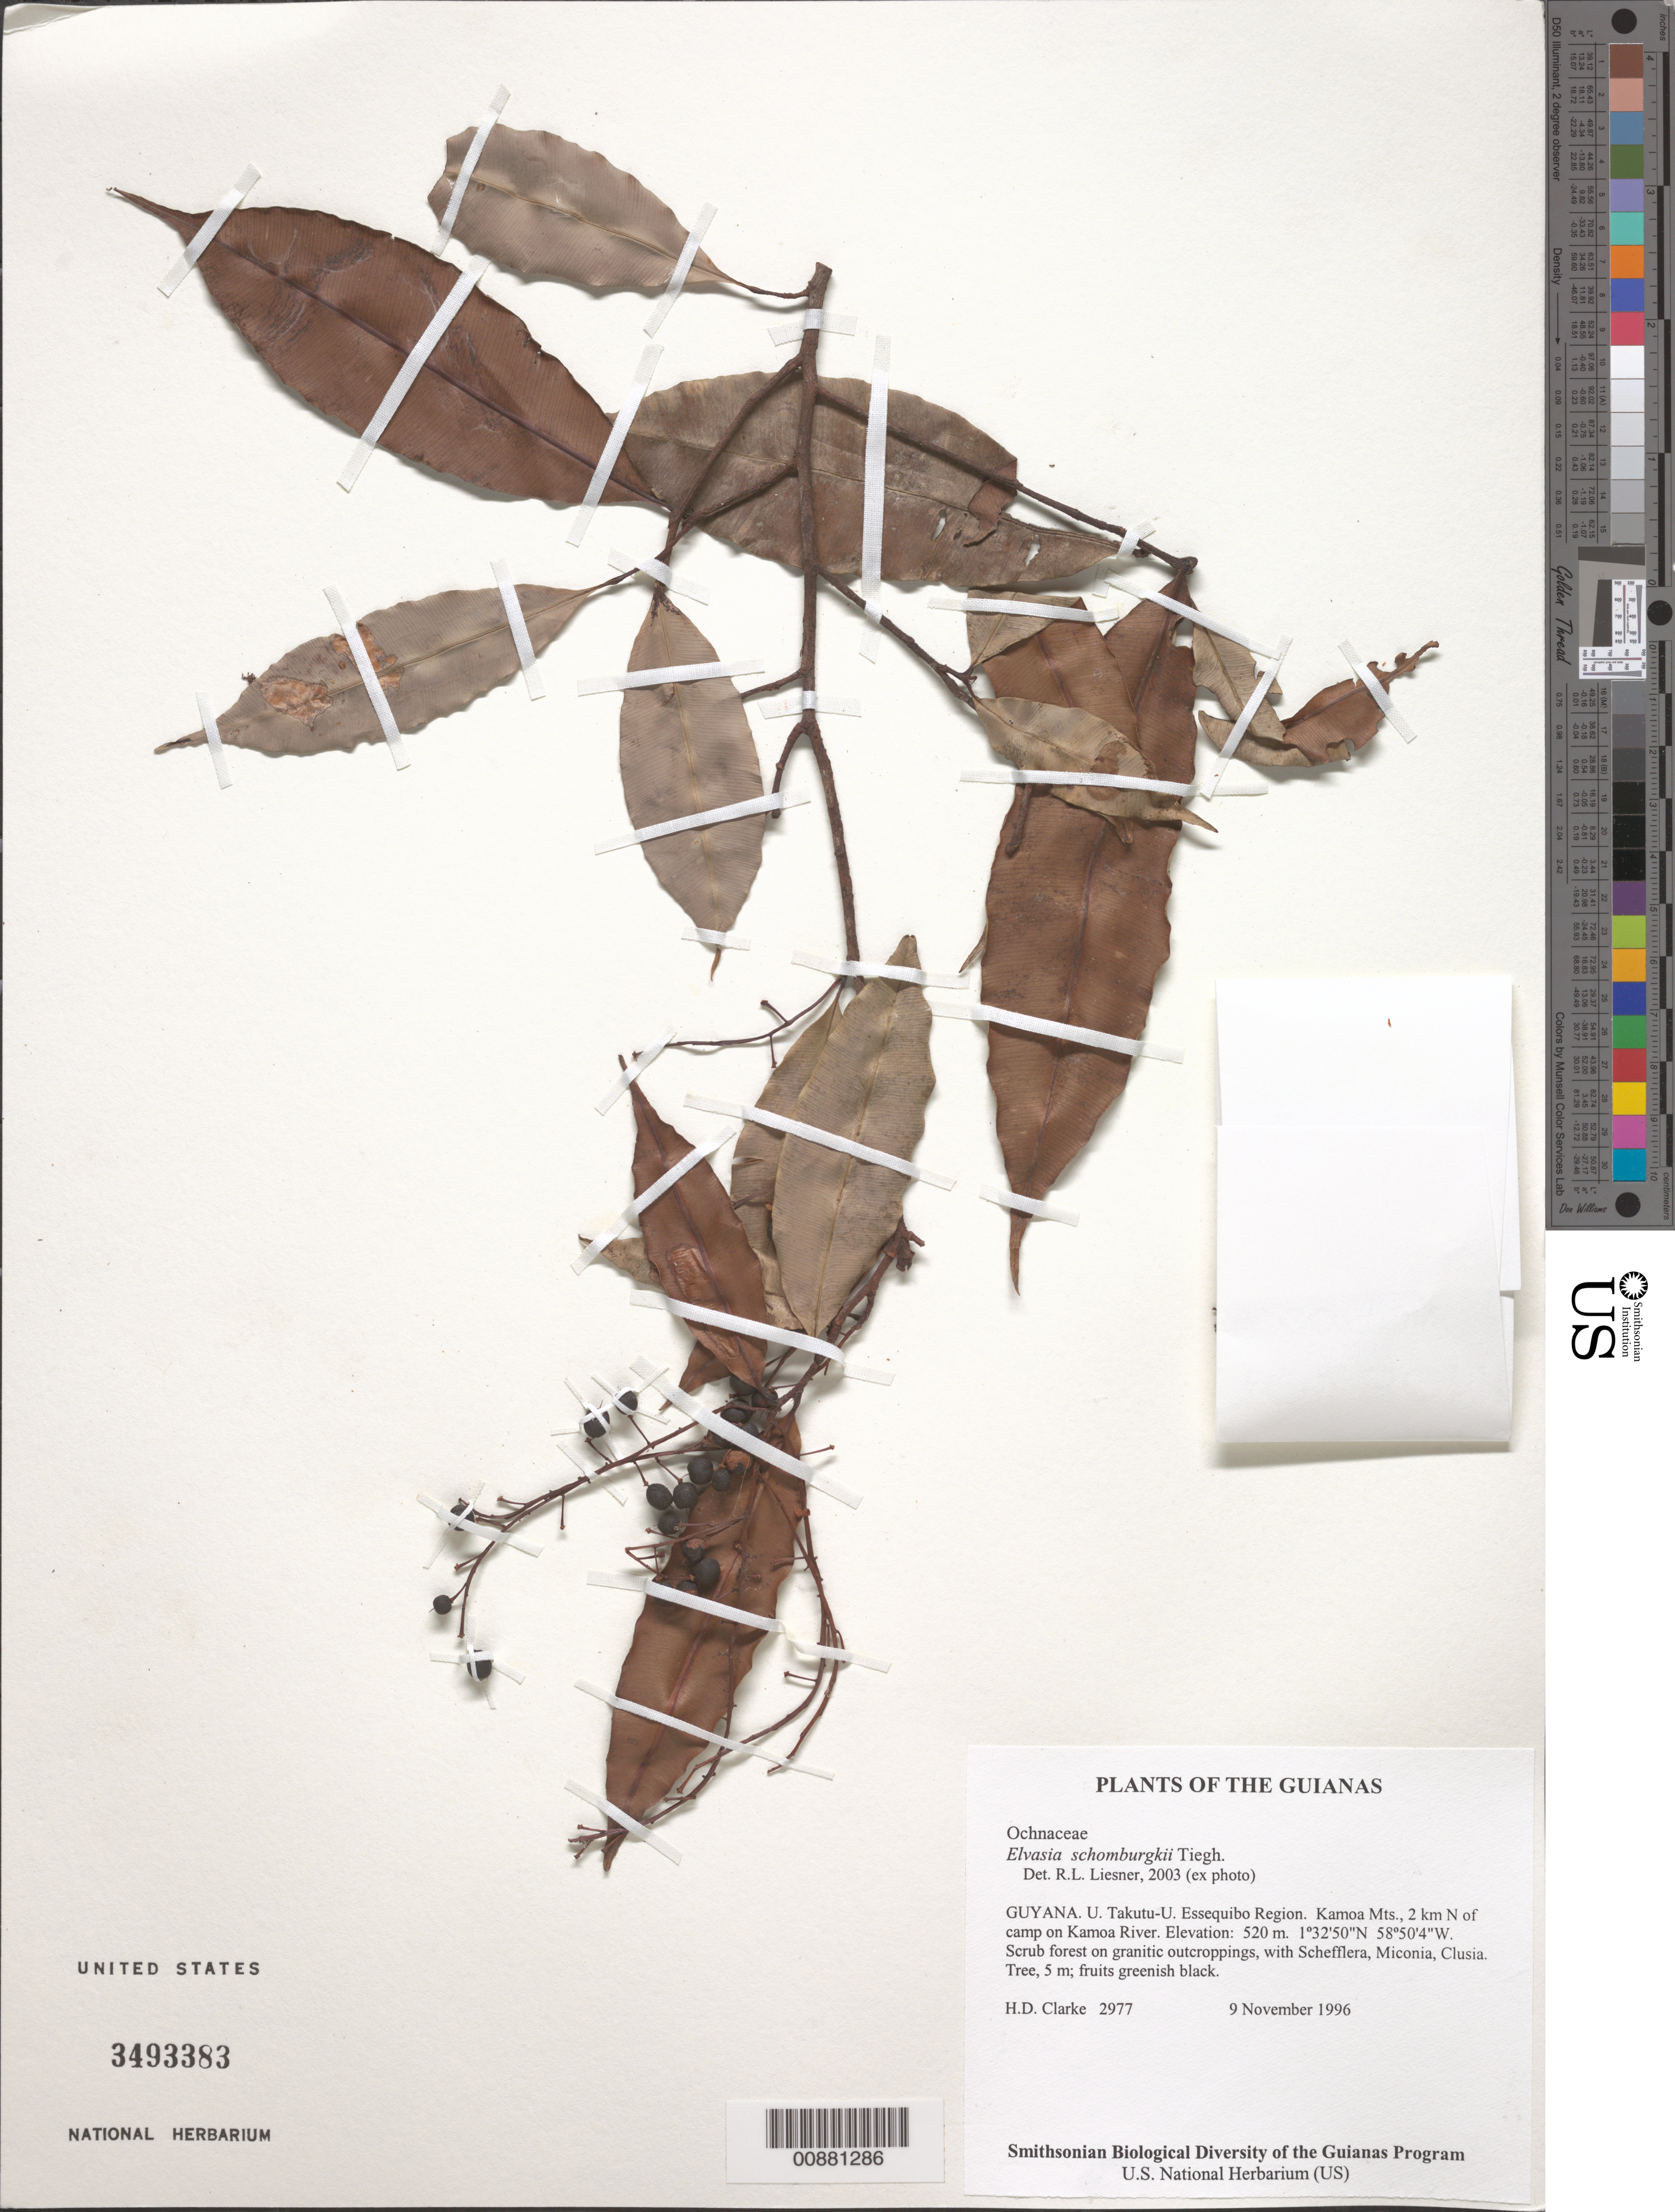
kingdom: Plantae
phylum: Tracheophyta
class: Magnoliopsida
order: Malpighiales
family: Ochnaceae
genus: Elvasia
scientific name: Elvasia schomburgkii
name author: Tiegh.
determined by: Liesner, R. L.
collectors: H. D. Clarke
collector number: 2977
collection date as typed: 9 November 1996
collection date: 1996-11-09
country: Guyana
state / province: U. Takutu-U. Essequibo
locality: Kamoa Mts., 2 km N of camp on Kamoa River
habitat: Scrub forest on granitic outcroppings, with Schefflera, Miconia, Clusia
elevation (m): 520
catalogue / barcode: US 3493383